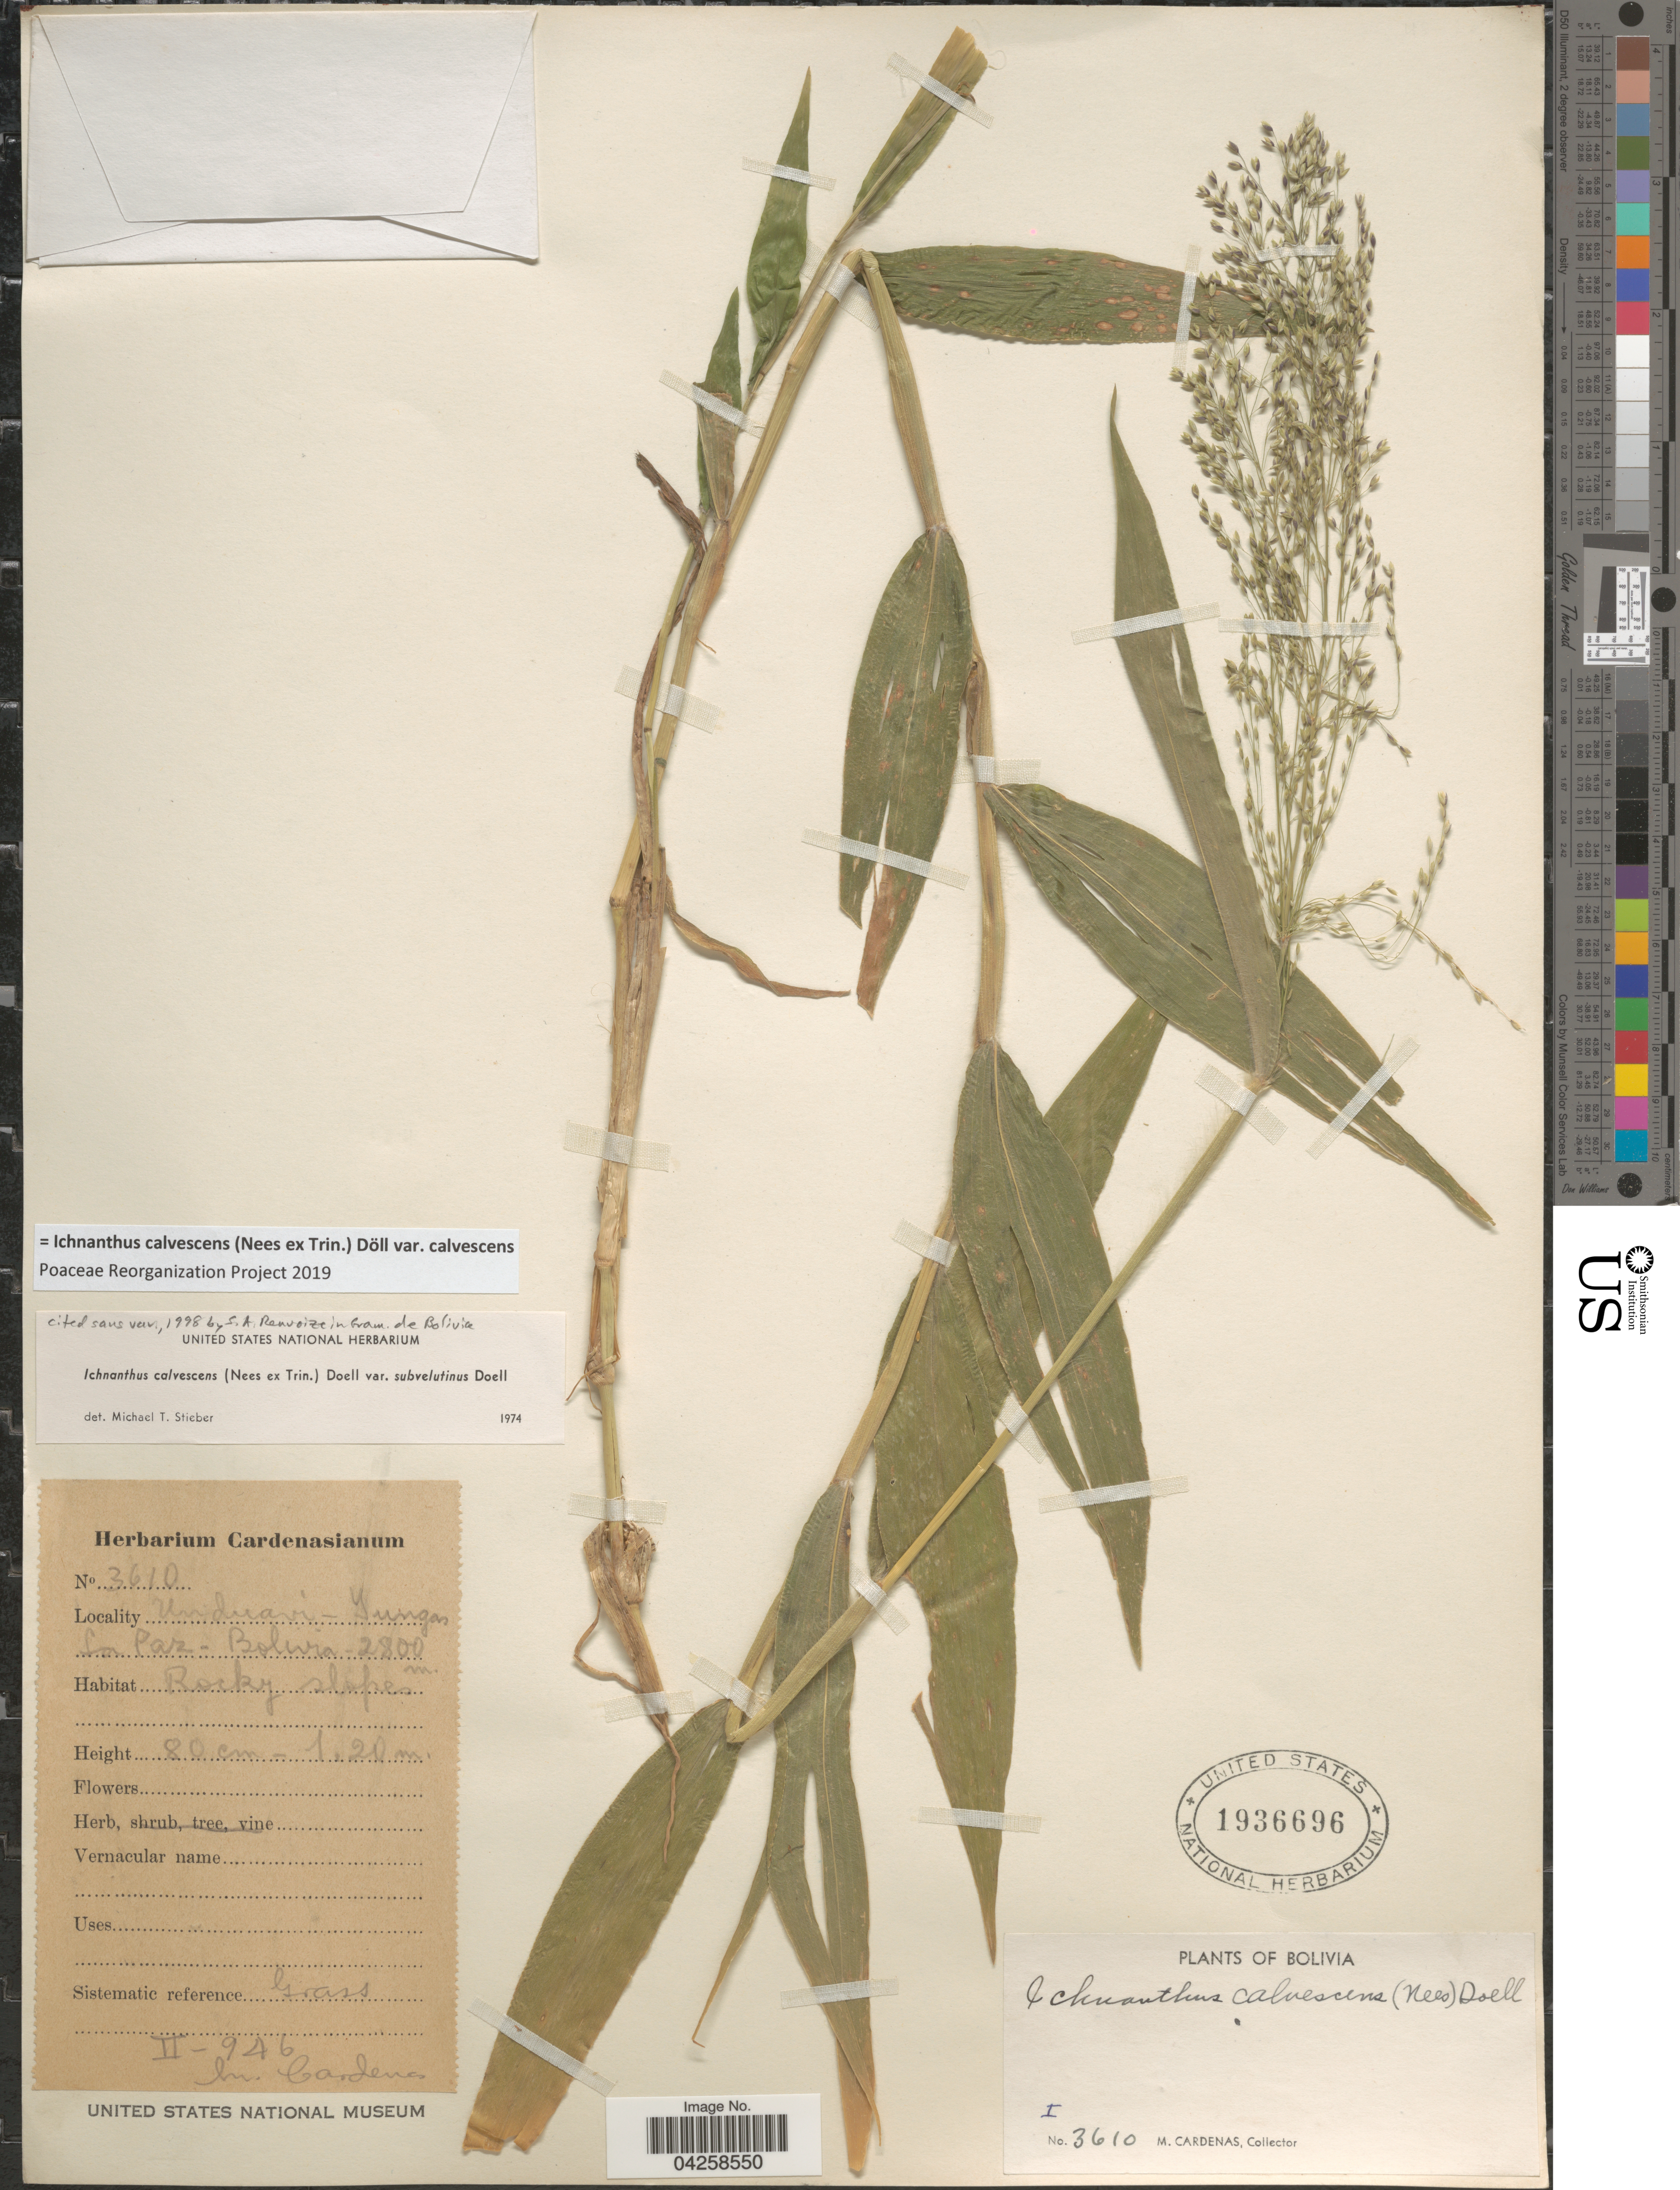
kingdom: Plantae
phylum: Tracheophyta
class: Liliopsida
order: Poales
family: Poaceae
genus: Ichnanthus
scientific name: Ichnanthus calvescens var. calvescens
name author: (Nees ex Trin.) Döll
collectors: M. Cárdenas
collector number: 3610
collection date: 1946-02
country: Bolivia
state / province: La Paz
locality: Unduavi - Yungas.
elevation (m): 2800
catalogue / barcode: US 1936696